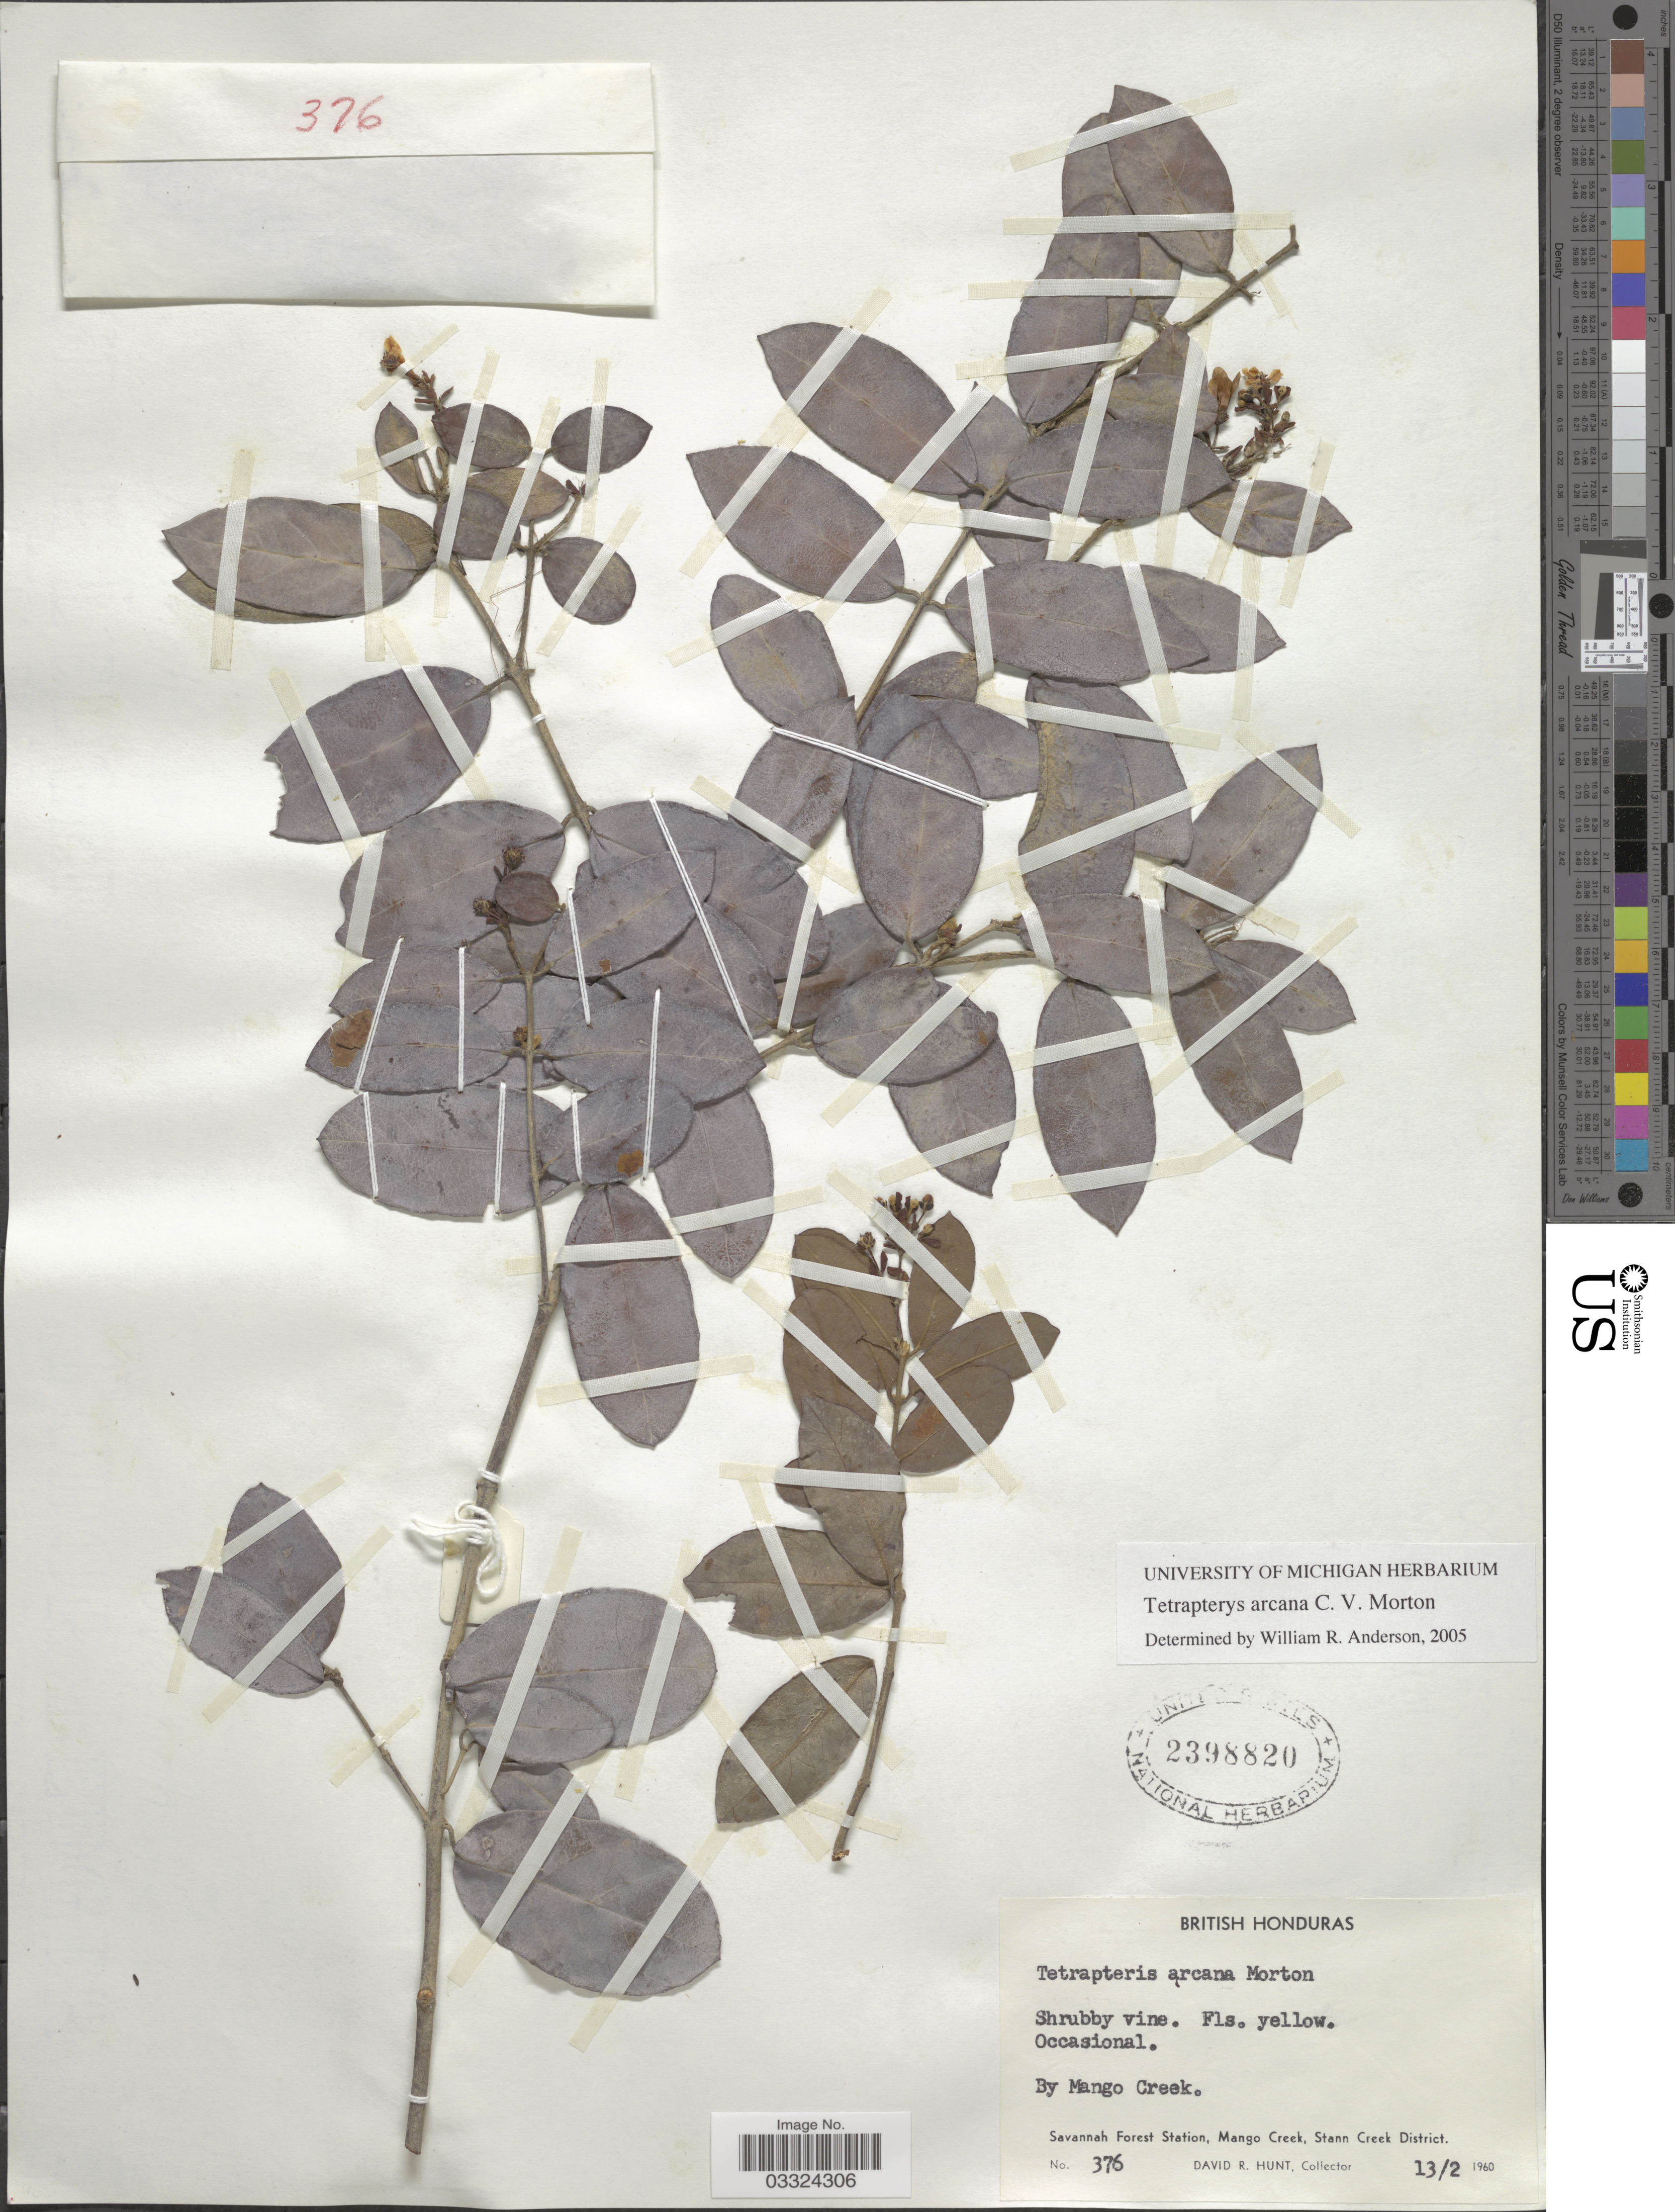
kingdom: Plantae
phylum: Tracheophyta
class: Magnoliopsida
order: Malpighiales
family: Malpighiaceae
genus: Glicophyllum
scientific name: Glicophyllum arcanum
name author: (C.V. Morton) R.F. Almeida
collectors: D. Hunt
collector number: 376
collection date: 1960-02-13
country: Belize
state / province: Stann Creek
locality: British Honduras. By Mango Creek. Savannah Forest Station, Mango Creek, Stann Creek District.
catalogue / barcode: US 2398820